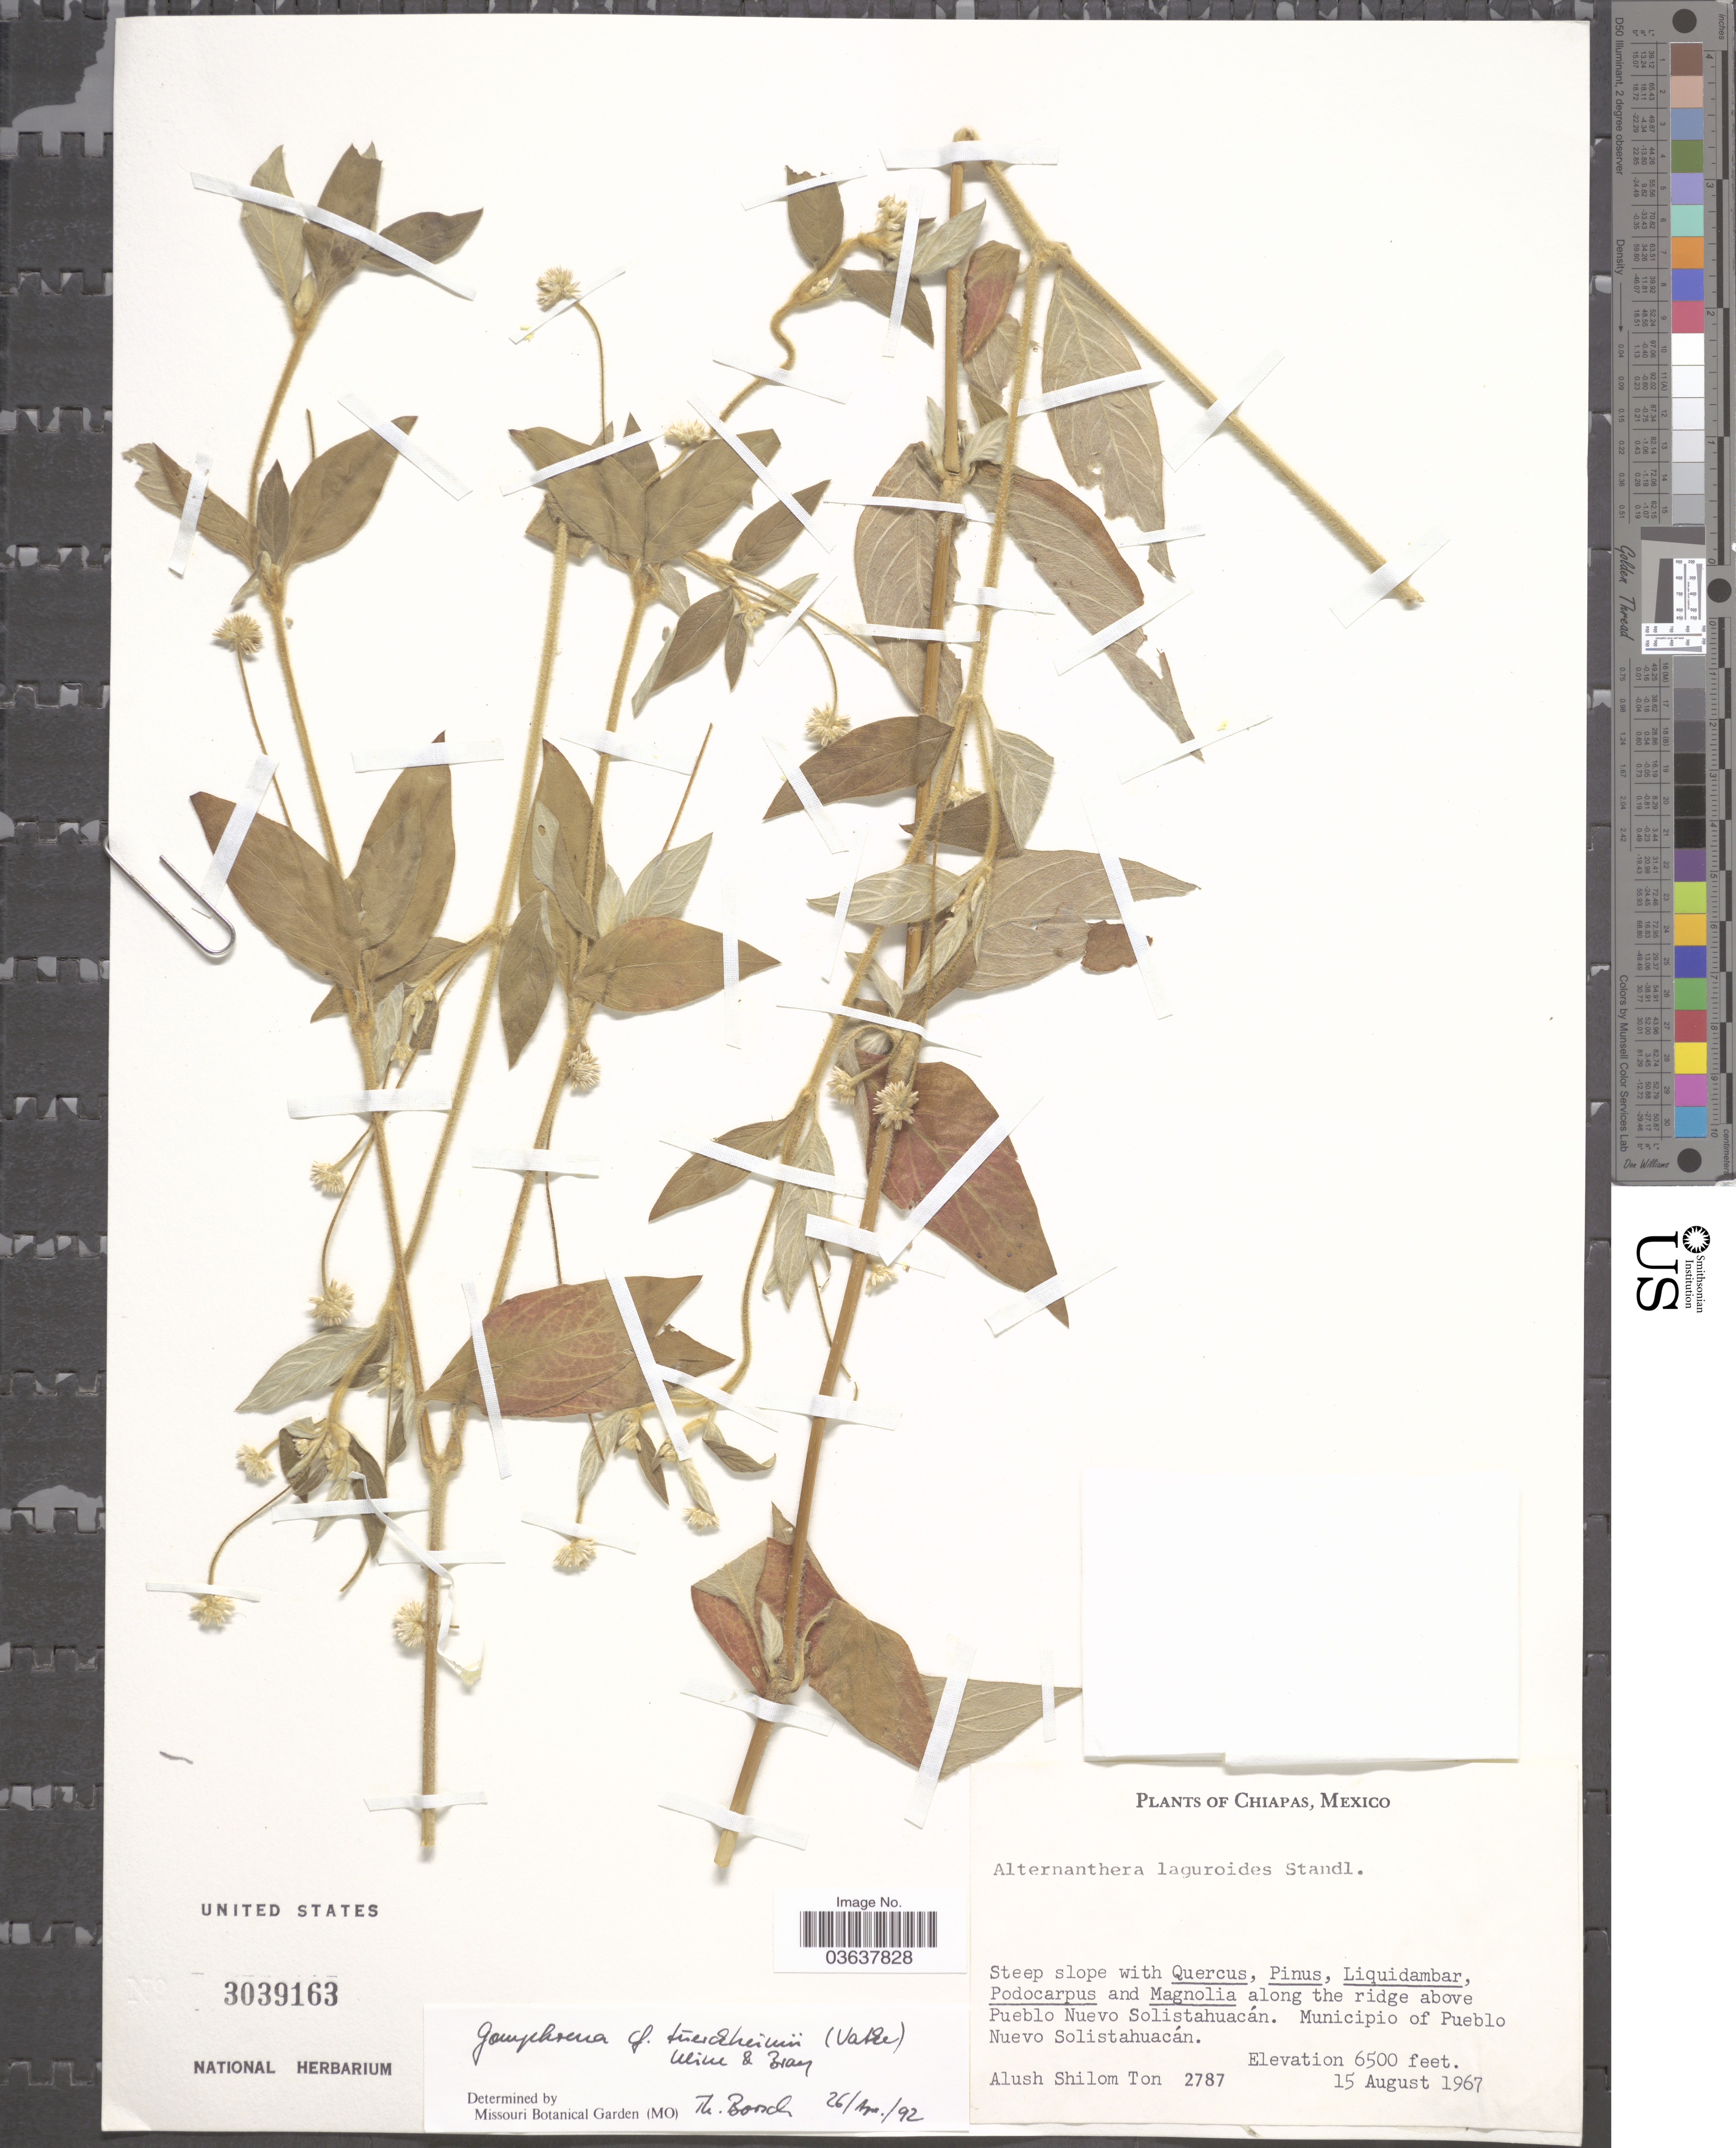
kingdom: Plantae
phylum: Tracheophyta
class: Magnoliopsida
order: Caryophyllales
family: Amaranthaceae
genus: Gomphrena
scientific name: Gomphrena tuerckheimii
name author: Uline & W.L. Bray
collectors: A. M. Ton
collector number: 2787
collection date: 1967-08-15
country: Mexico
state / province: Chiapas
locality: Along the ridge above Pueblo Nuevo Solistahuacán. Municipio of Pueblo Nuevo Solistahuacán.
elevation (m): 1981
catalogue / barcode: US 3039163